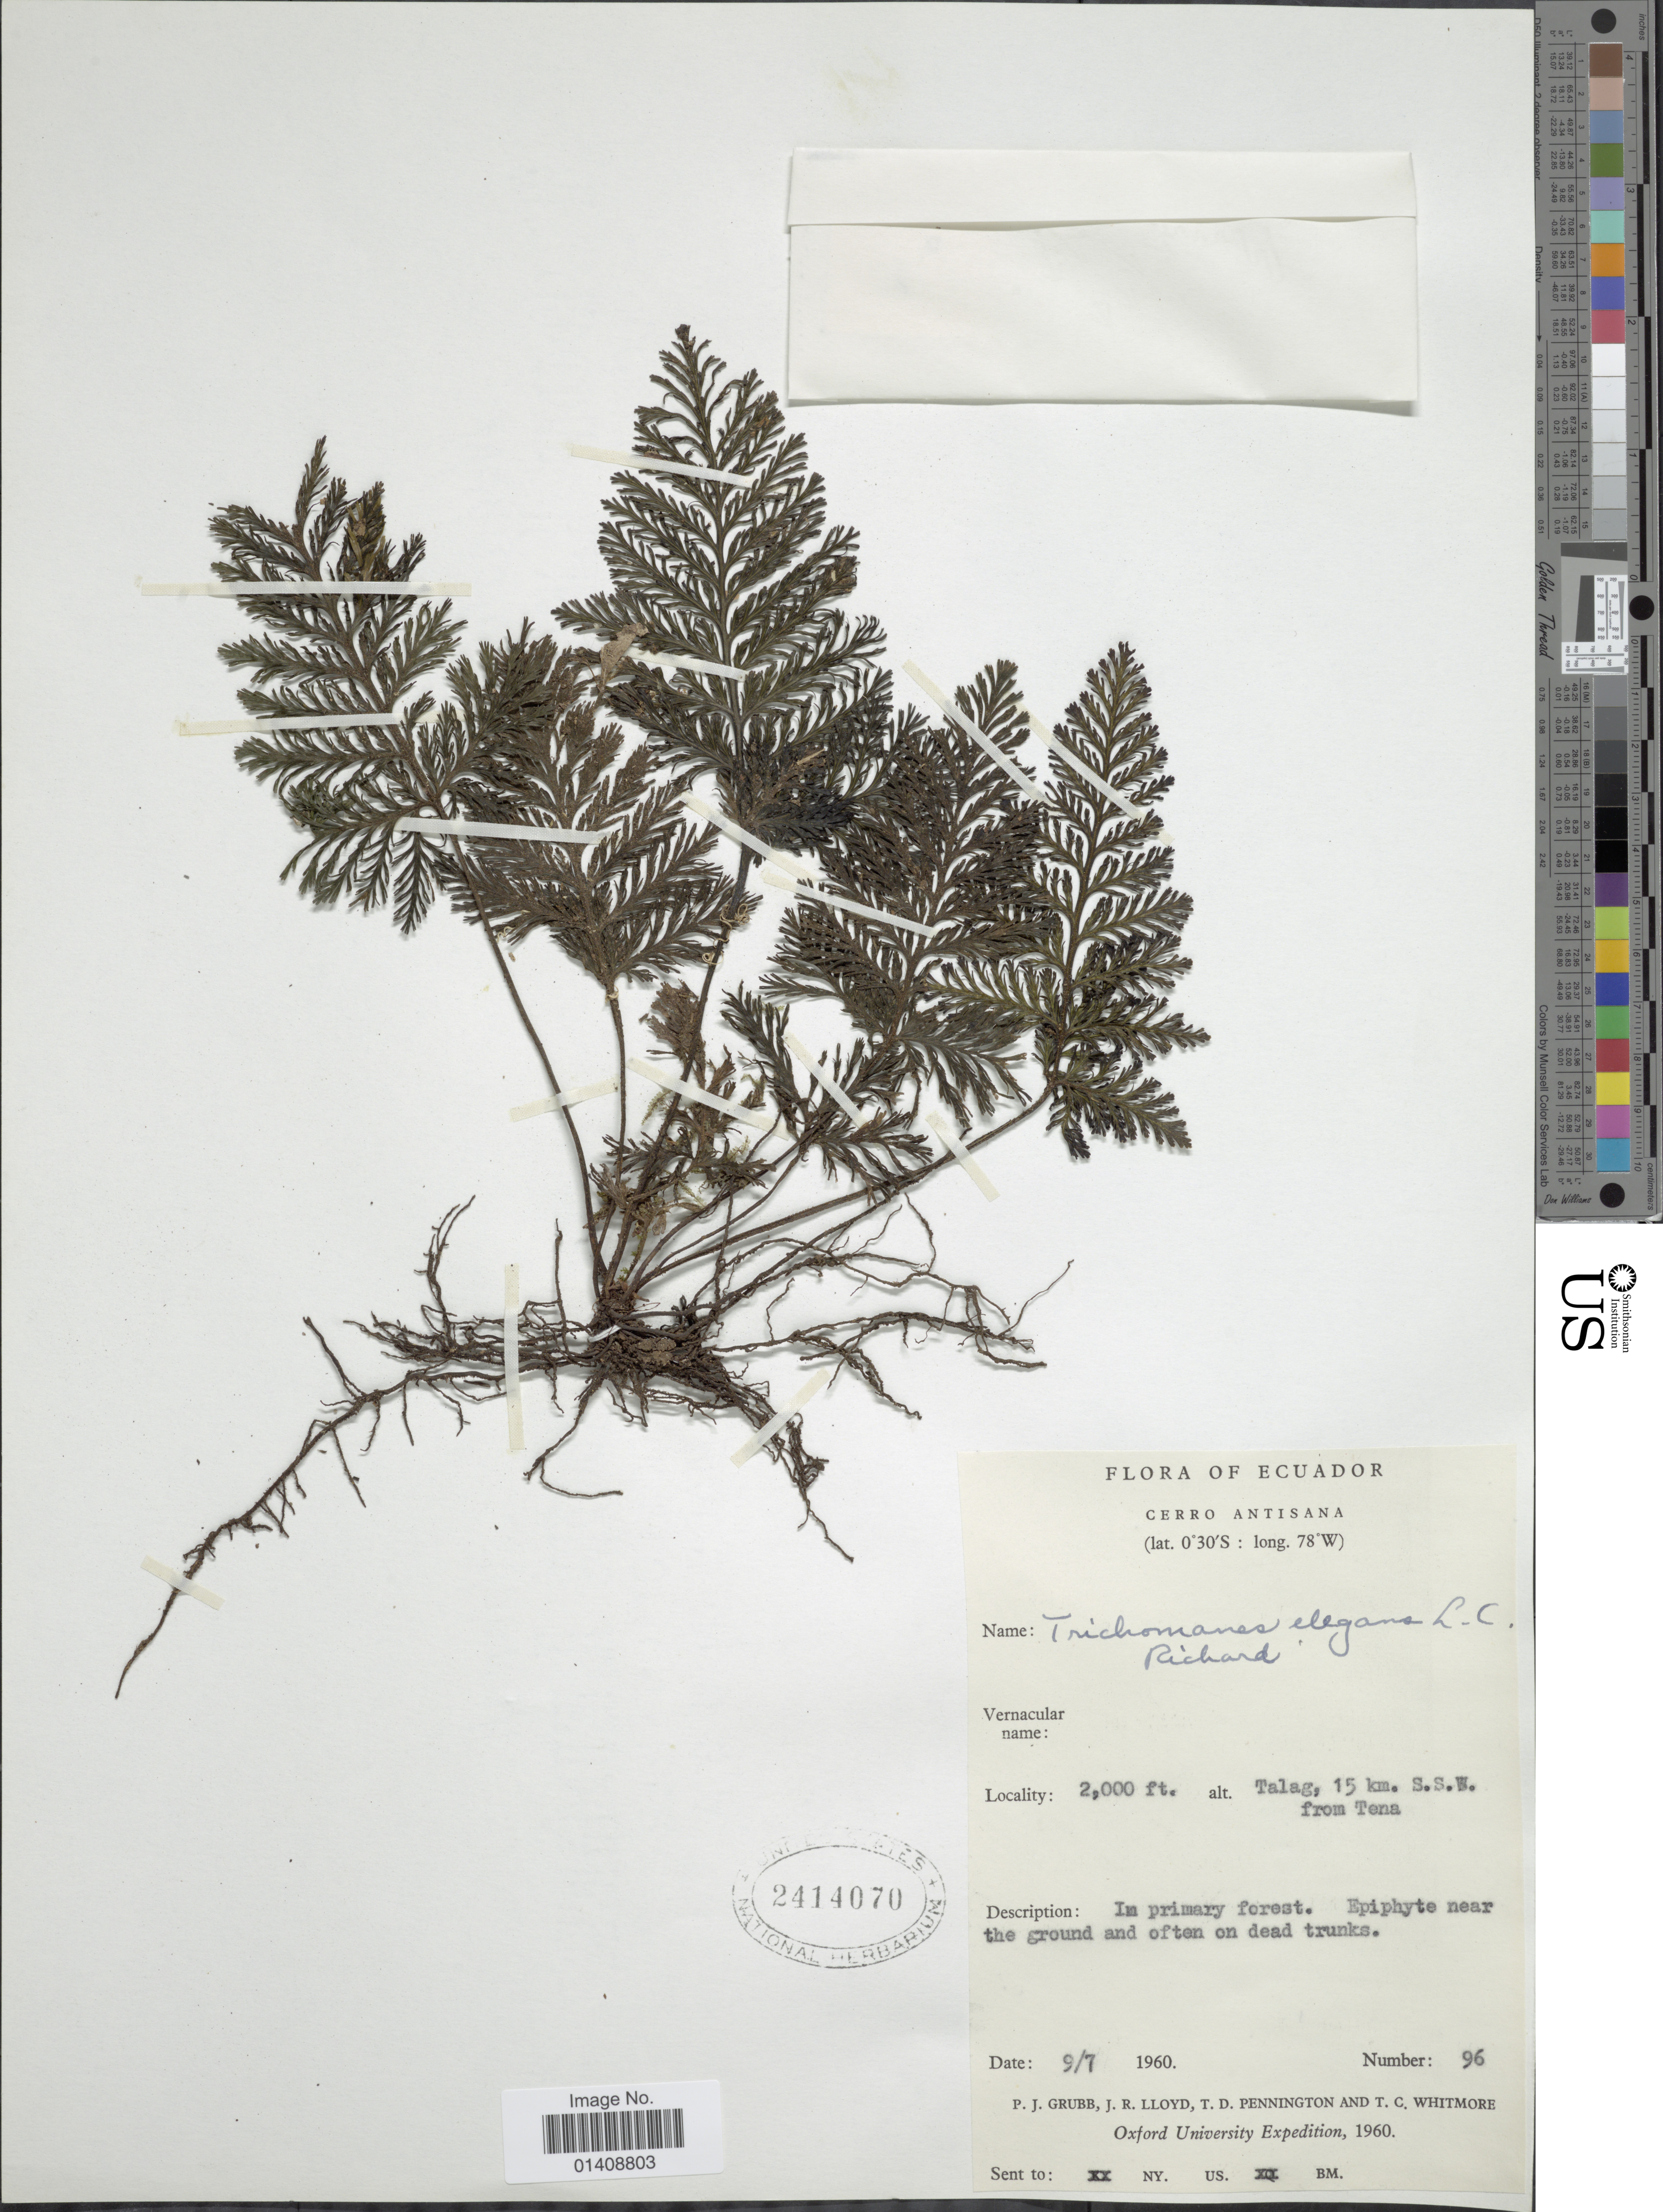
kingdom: Plantae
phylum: Tracheophyta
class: Polypodiopsida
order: Hymenophyllales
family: Hymenophyllaceae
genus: Trichomanes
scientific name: Trichomanes elegans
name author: Rich.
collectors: P. J. Grubb, J. R. Lloyd, T. D. Pennington & T. C. Whitmore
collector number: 96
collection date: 1960-07-09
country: Ecuador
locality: Cerro Antisana. Talag, 15 km. S.S.W. from Tena.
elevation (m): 610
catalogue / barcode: US 2414070